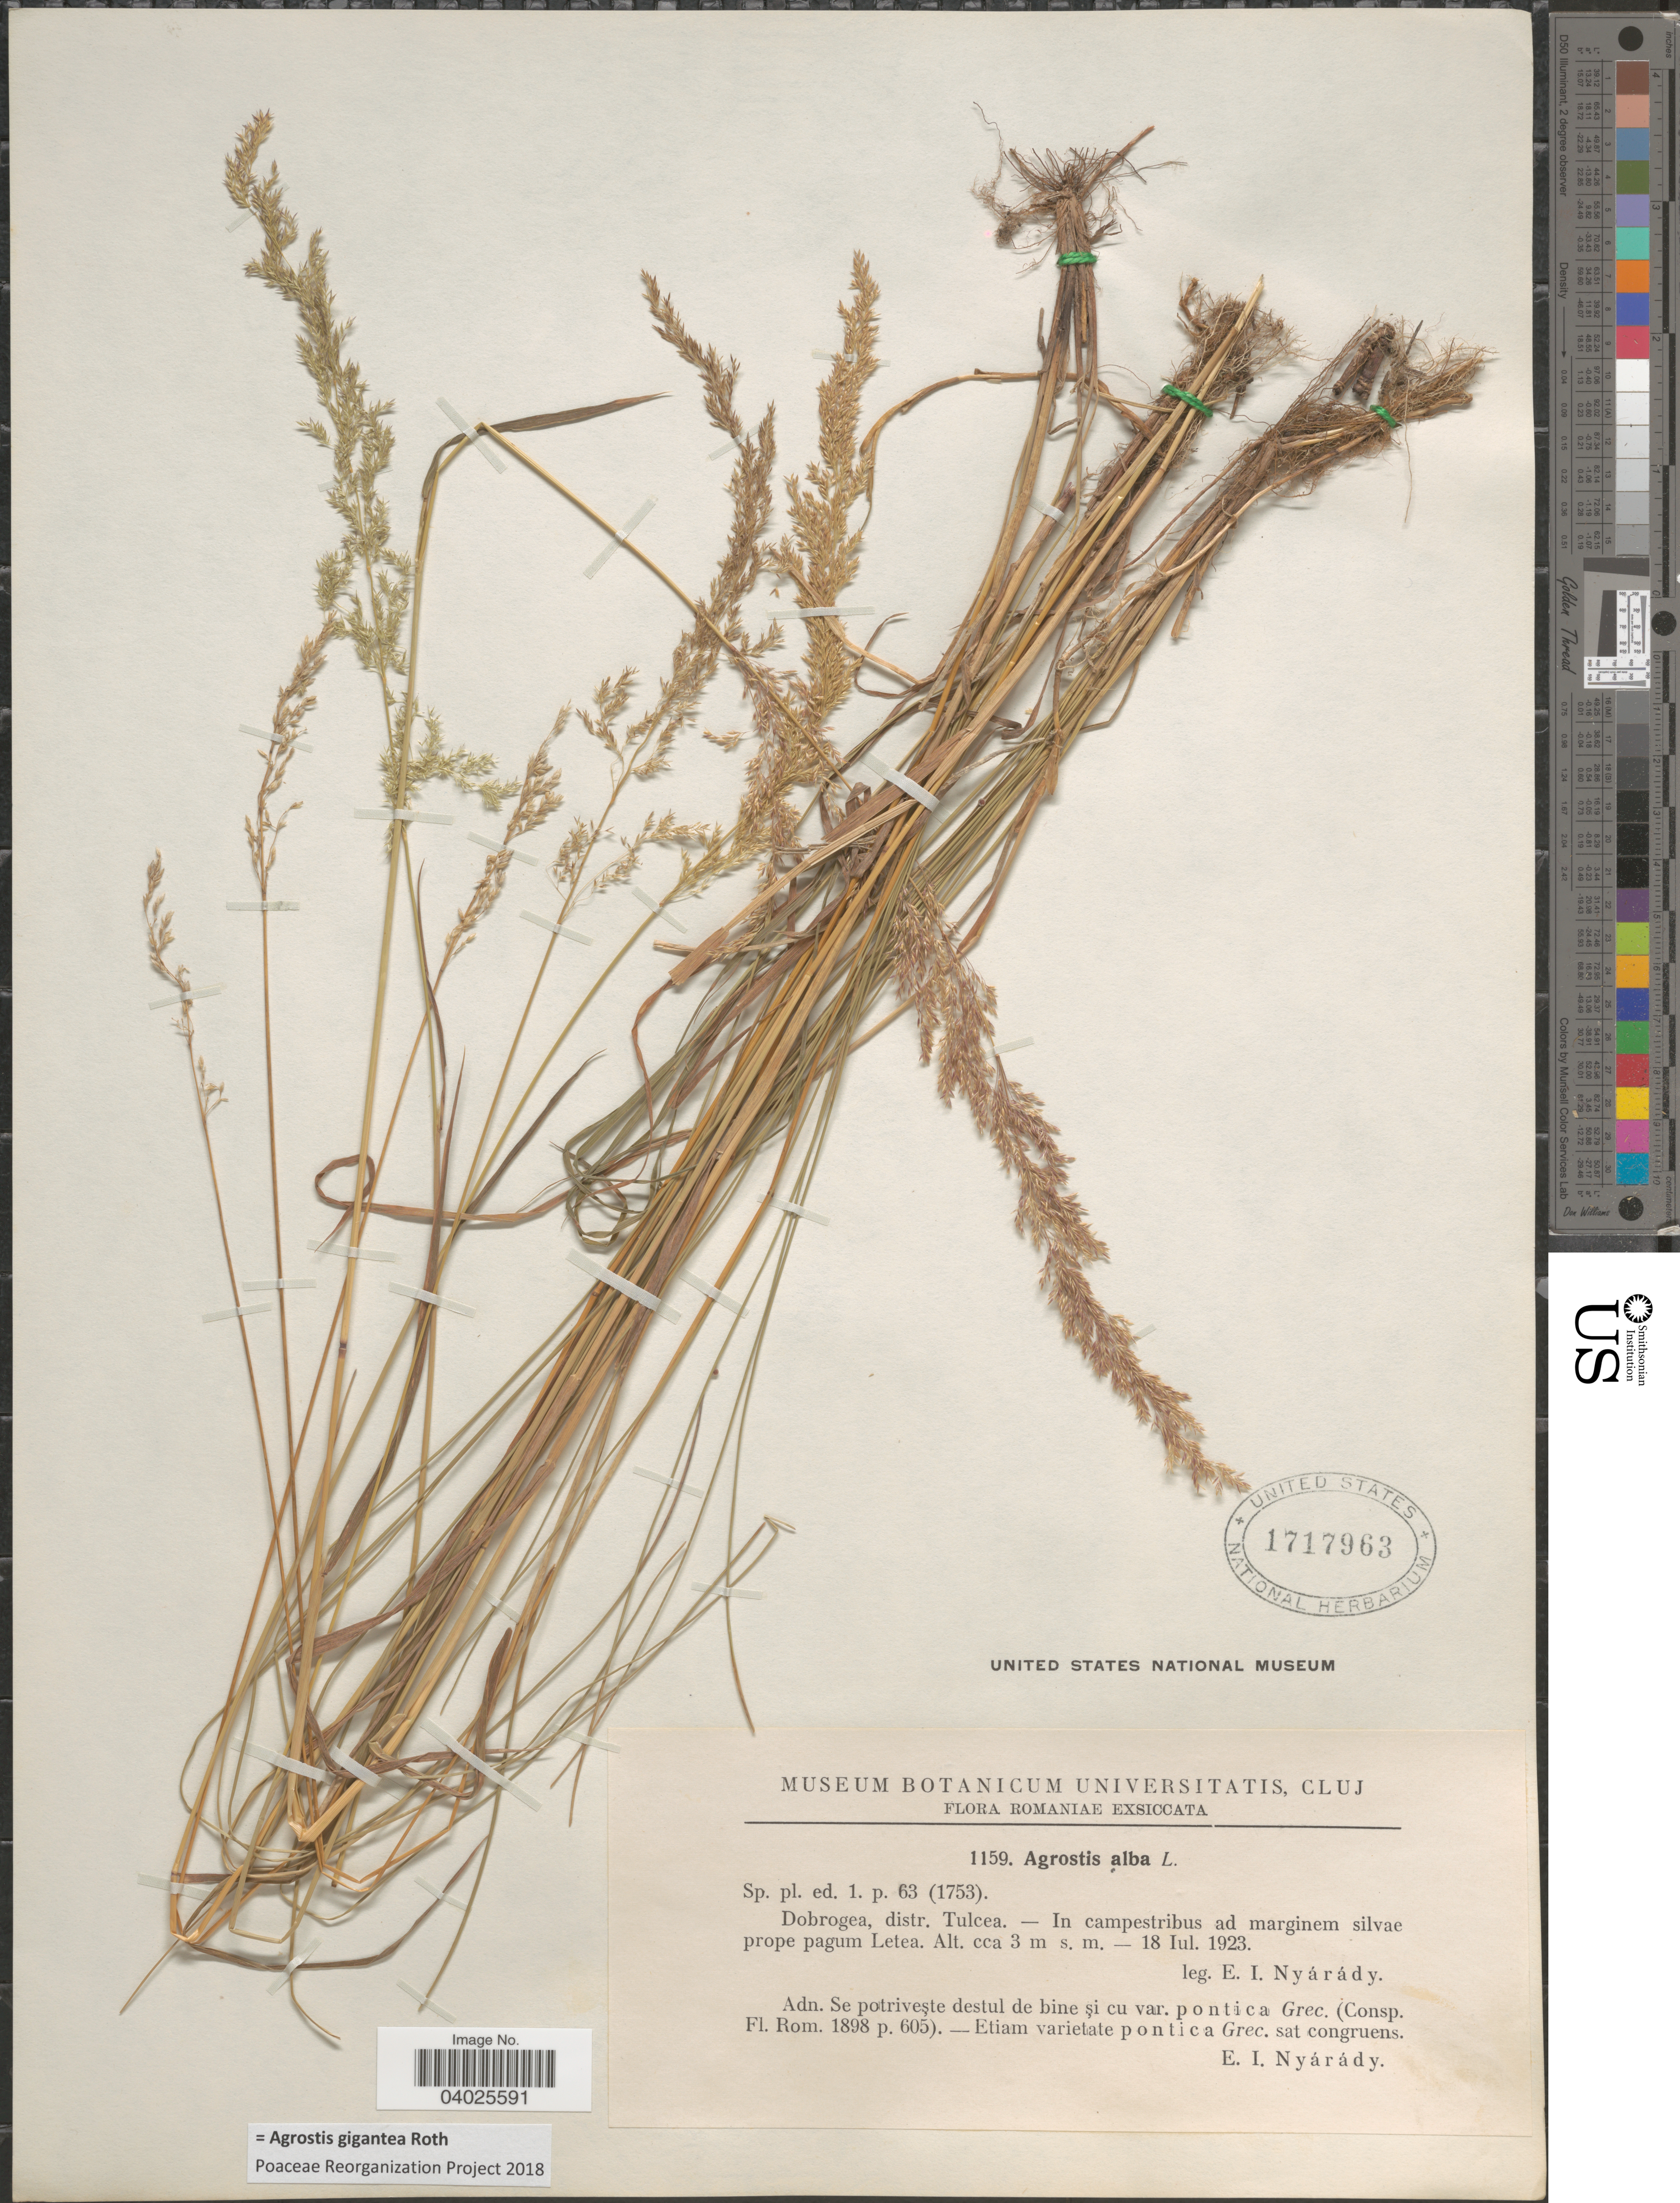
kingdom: Plantae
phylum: Tracheophyta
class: Liliopsida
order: Poales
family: Poaceae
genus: Agrostis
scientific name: Agrostis gigantea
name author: Roth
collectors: E. Nyárády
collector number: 1159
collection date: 1923-07-18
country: Romania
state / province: Tulcea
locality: Dobrogea, distr. Tulcea. - In campestribus ad marginem silvae prope pagum Letea.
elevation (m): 3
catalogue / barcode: US 1717963